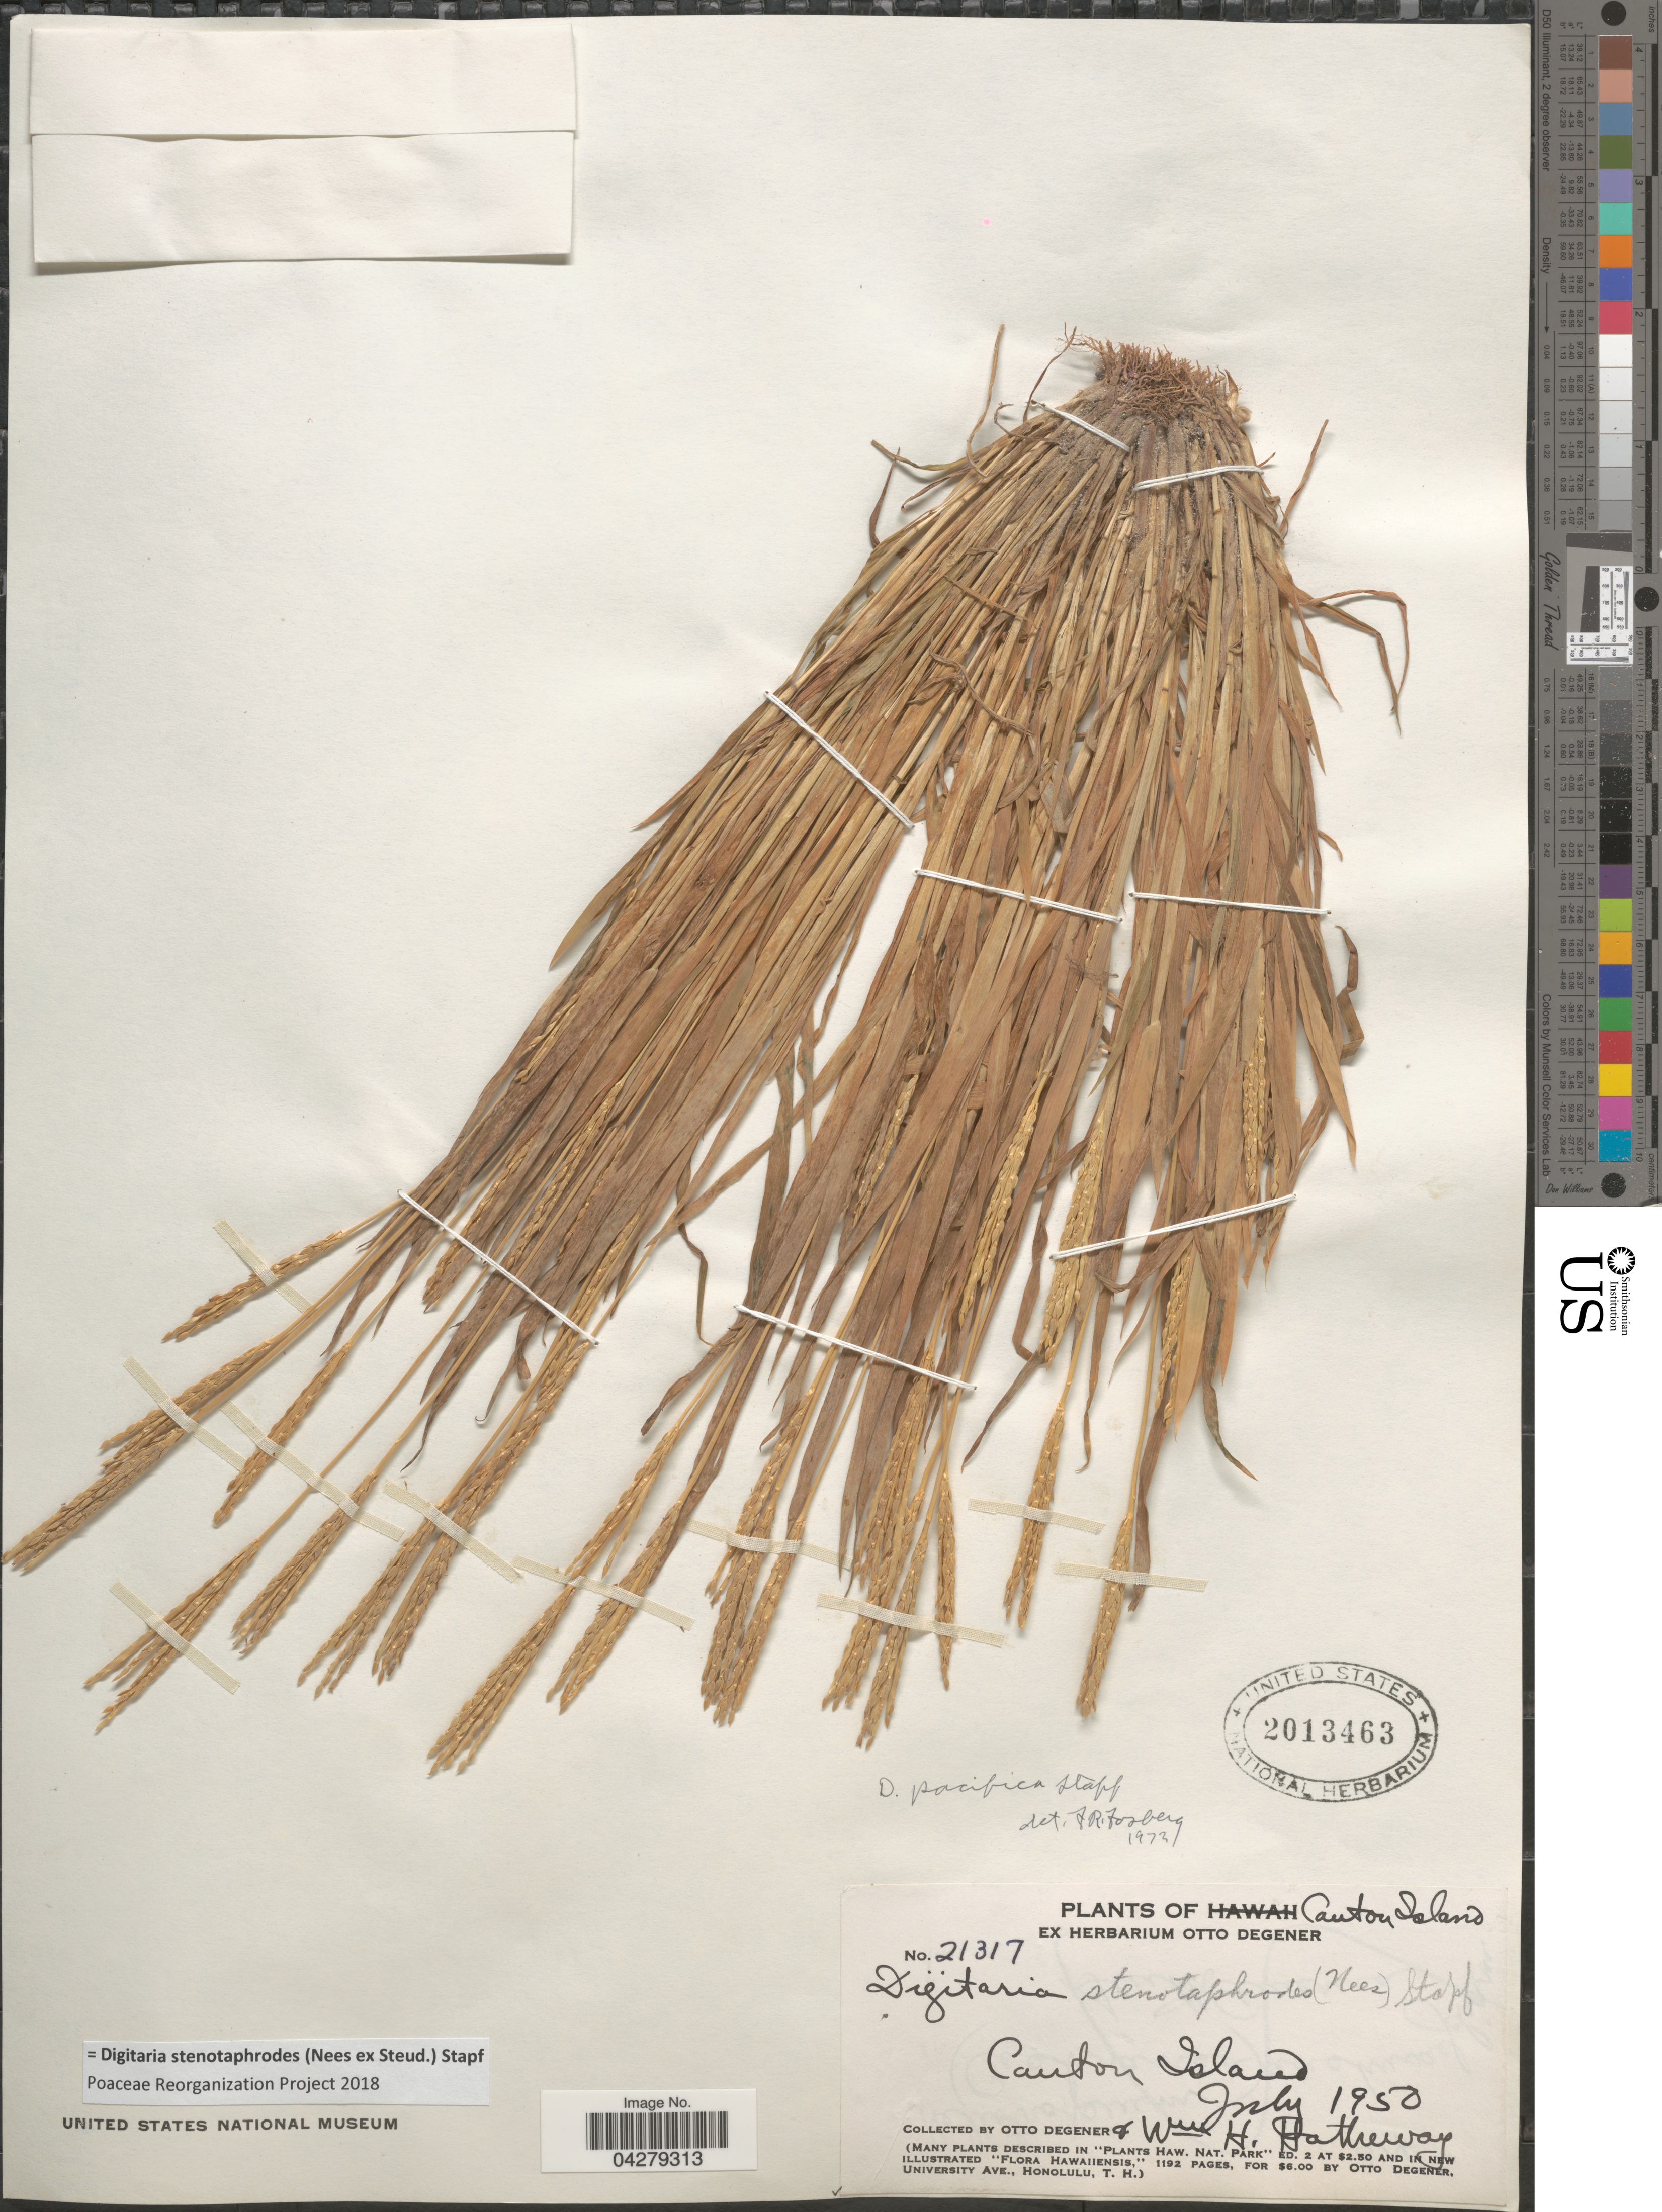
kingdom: Plantae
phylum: Tracheophyta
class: Liliopsida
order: Poales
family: Poaceae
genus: Digitaria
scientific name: Digitaria stenotaphrodes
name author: (Steud.) Stapf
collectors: O. Degener & W. H. Hatheway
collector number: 21317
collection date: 1950-07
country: Kiribati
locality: Canton Island.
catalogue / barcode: US 2013463